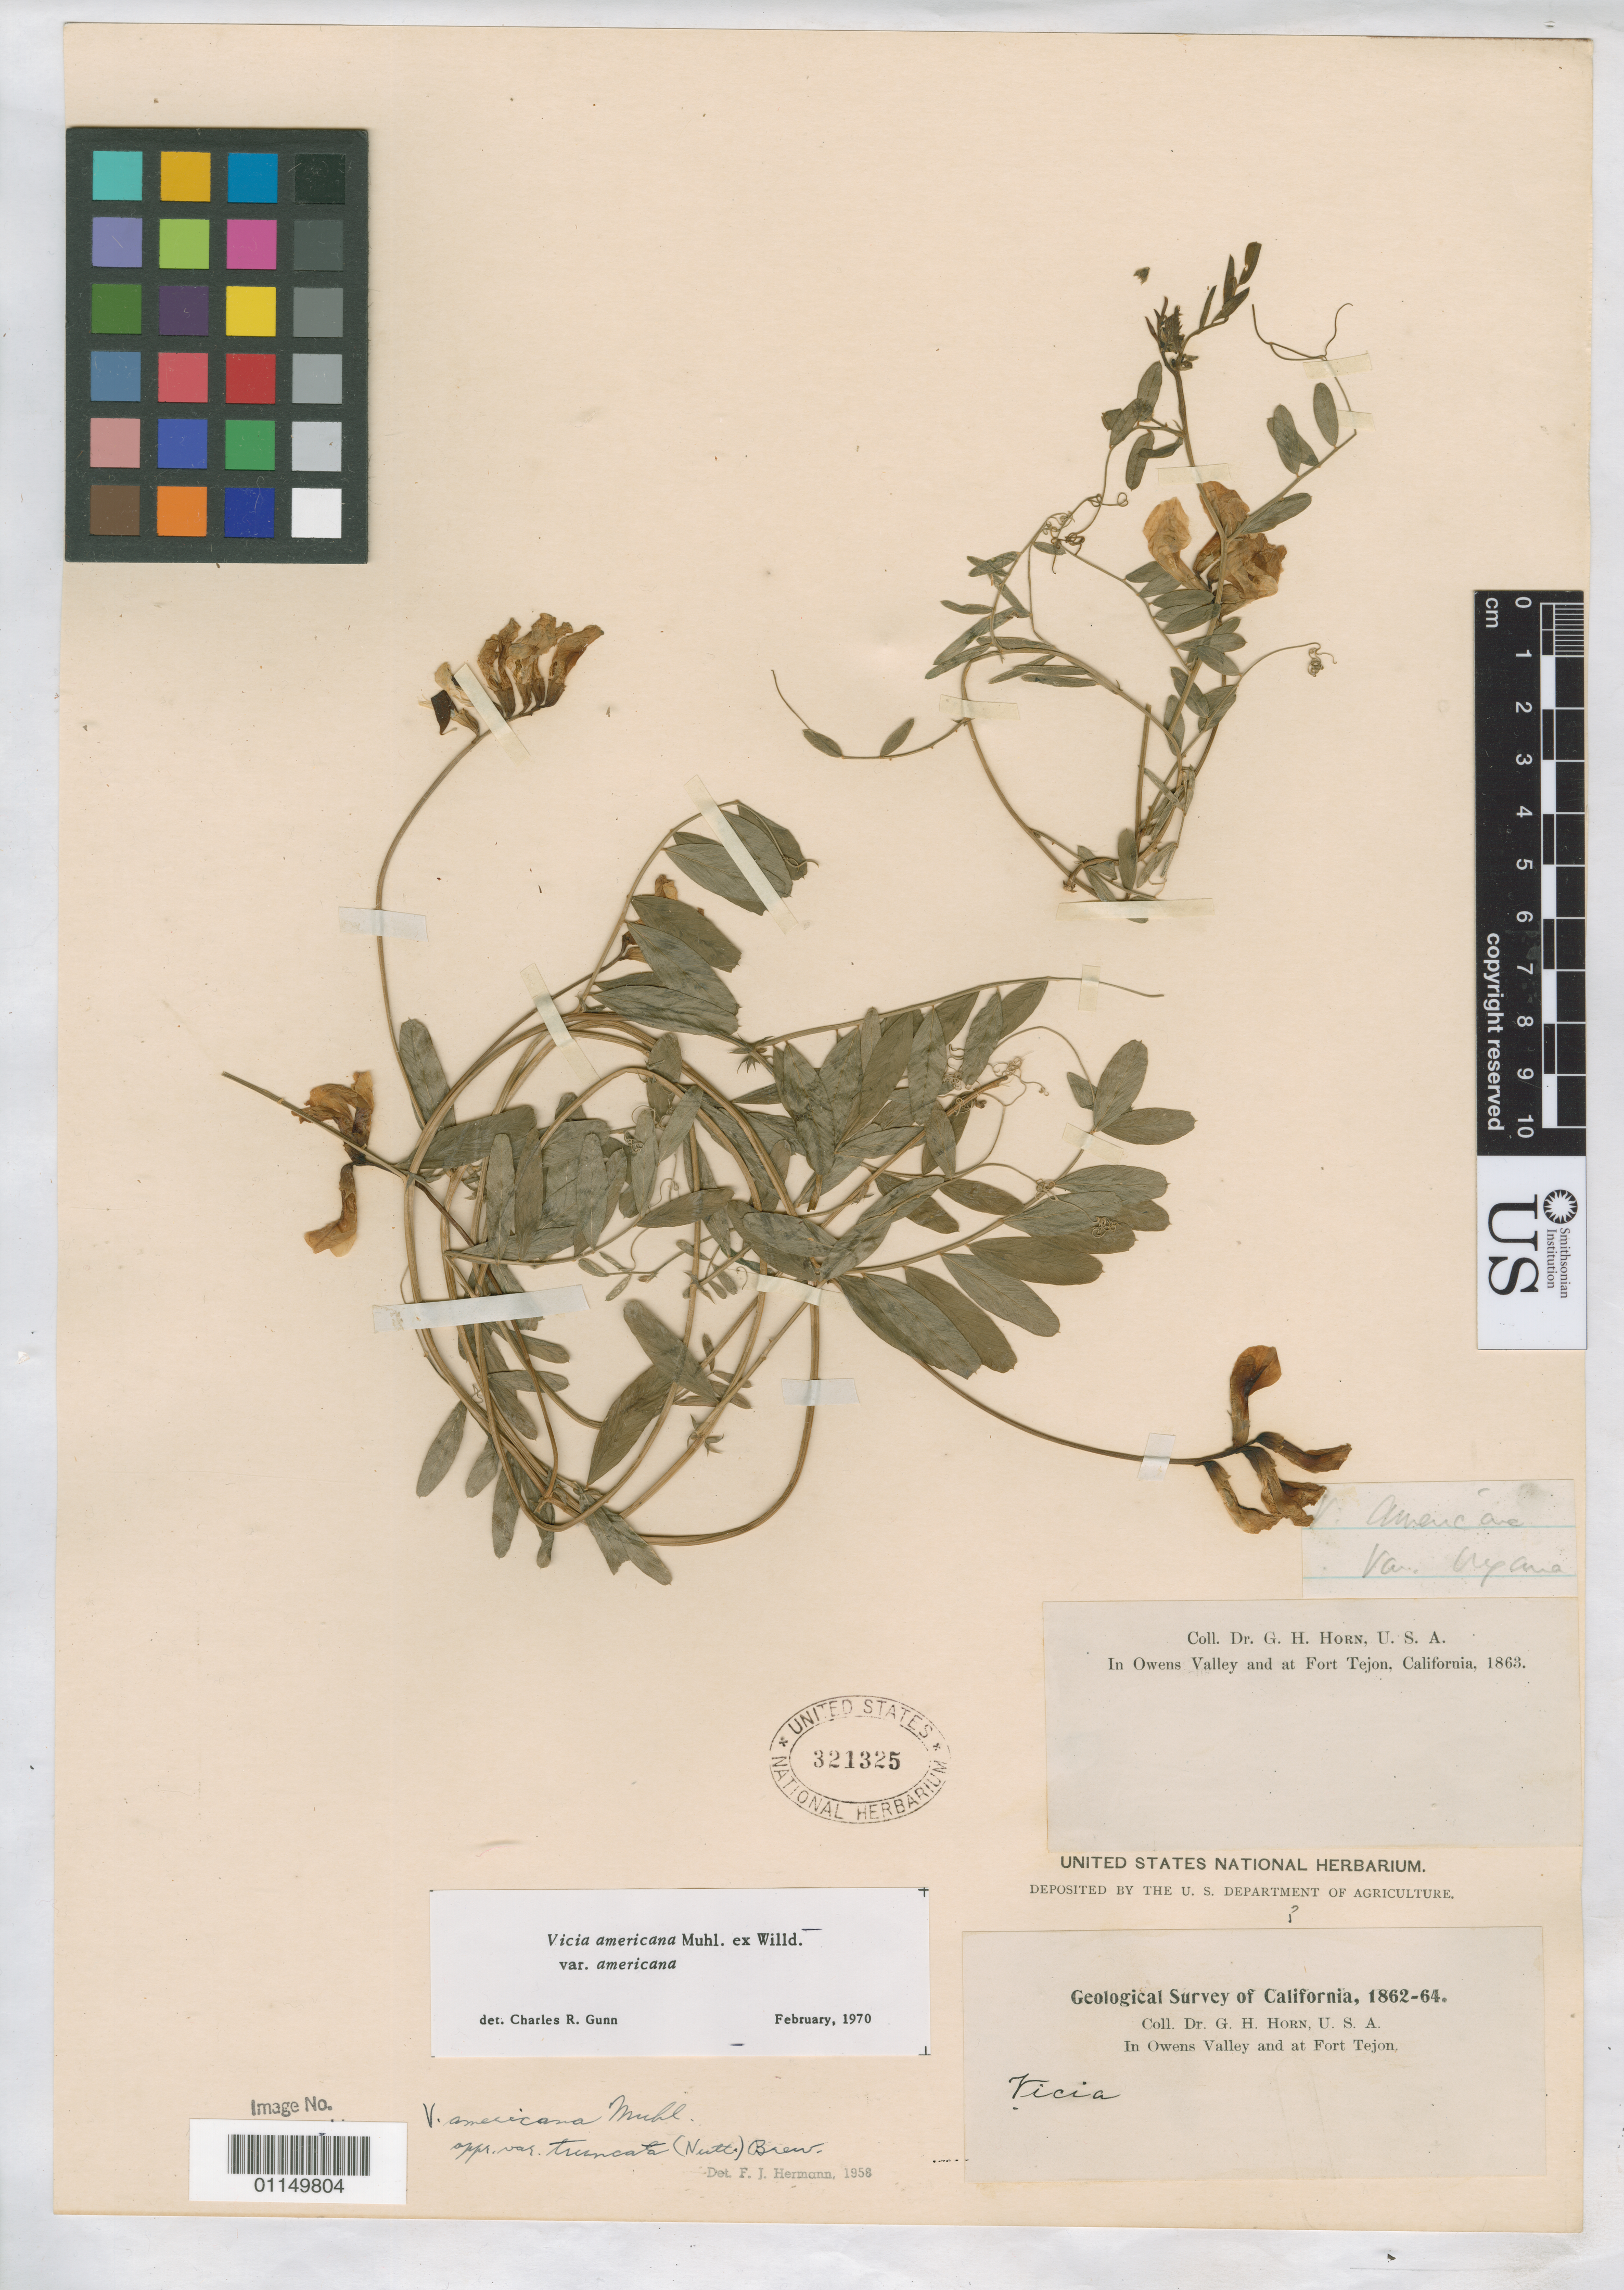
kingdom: Plantae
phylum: Tracheophyta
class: Magnoliopsida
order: Fabales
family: Fabaceae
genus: Vicia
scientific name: Vicia americana var. americana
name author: Muhl. ex Willd.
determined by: Gunn, C. R.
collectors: G. Horn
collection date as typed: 1862 to -- --- 1864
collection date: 1862/1864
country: United States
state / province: California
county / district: Kern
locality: In Owens Valley and at Fort Tejon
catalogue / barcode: US 321325